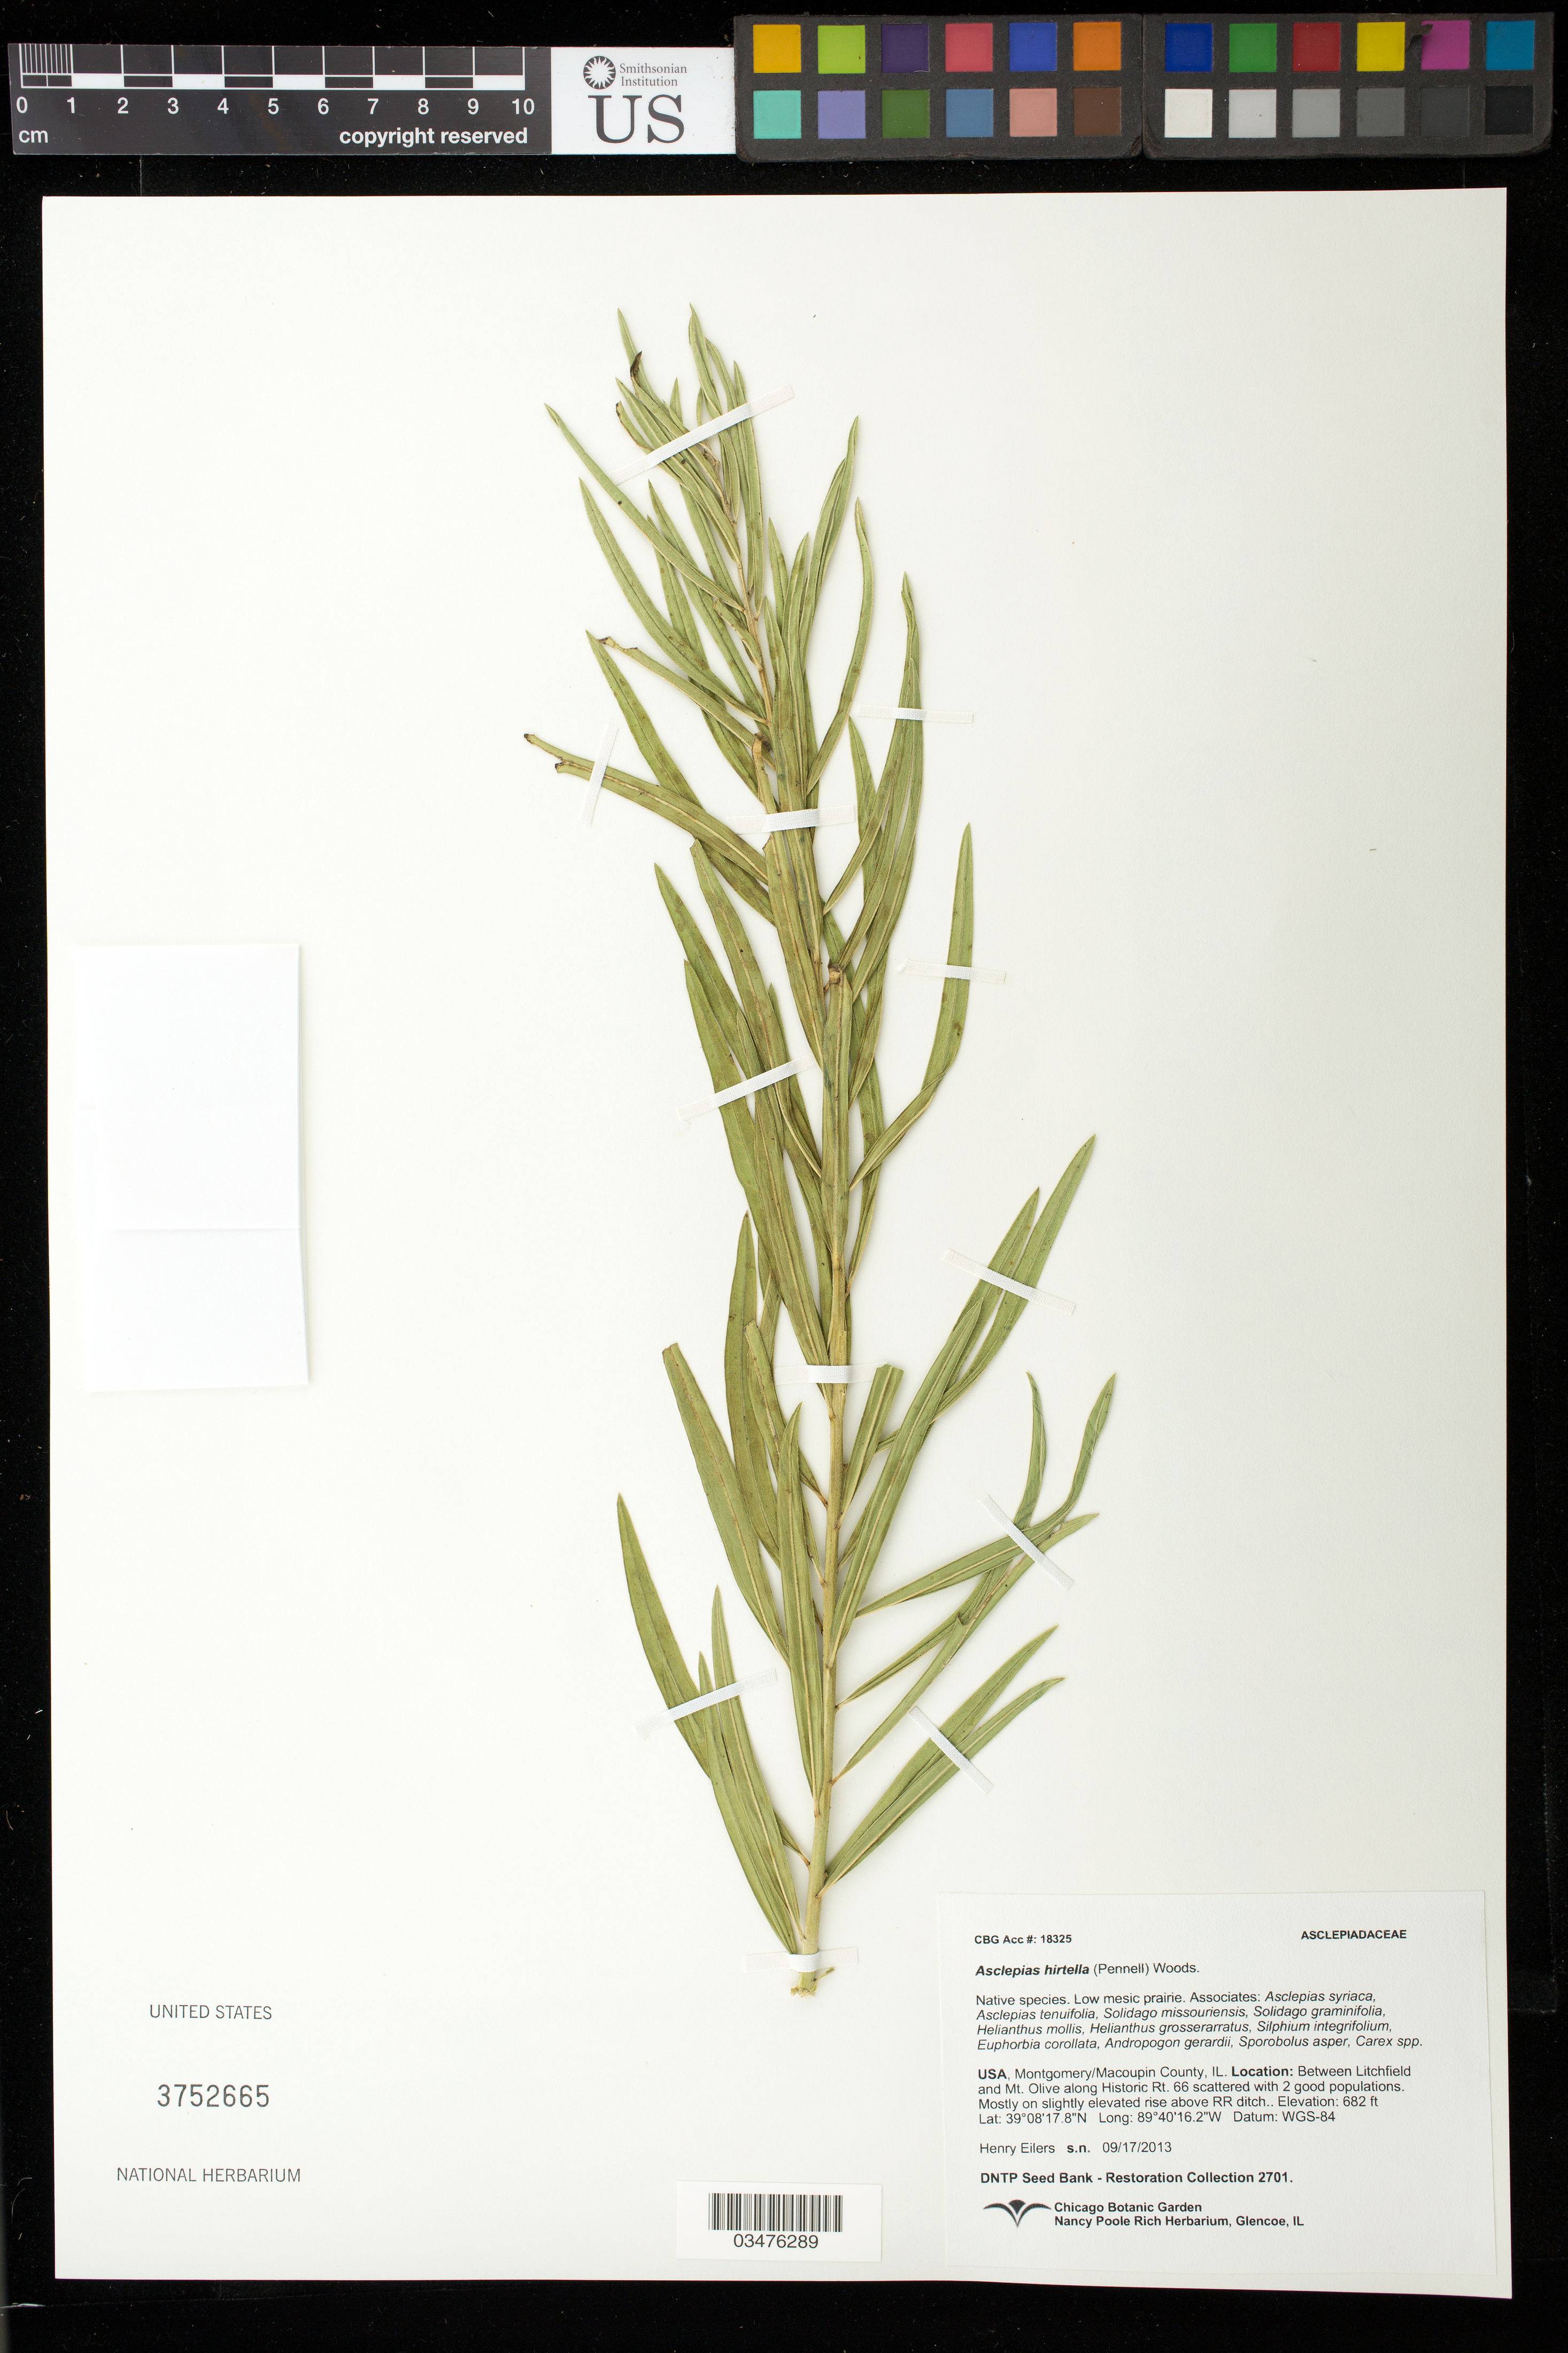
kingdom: Plantae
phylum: Tracheophyta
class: Magnoliopsida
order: Gentianales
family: Apocynaceae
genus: Asclepias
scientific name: Asclepias hirtella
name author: (Pennell) Woodson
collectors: H. Eilers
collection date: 2013-09-17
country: United States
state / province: Illinois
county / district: Montgomery/Macoupin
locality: Between Litchfield and Mt. Olive along Historic Rt.66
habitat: Low mesic prairie. With Euphorbia corollata, Solidago graminifolia, Carex sp.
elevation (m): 208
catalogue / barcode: US 3752665